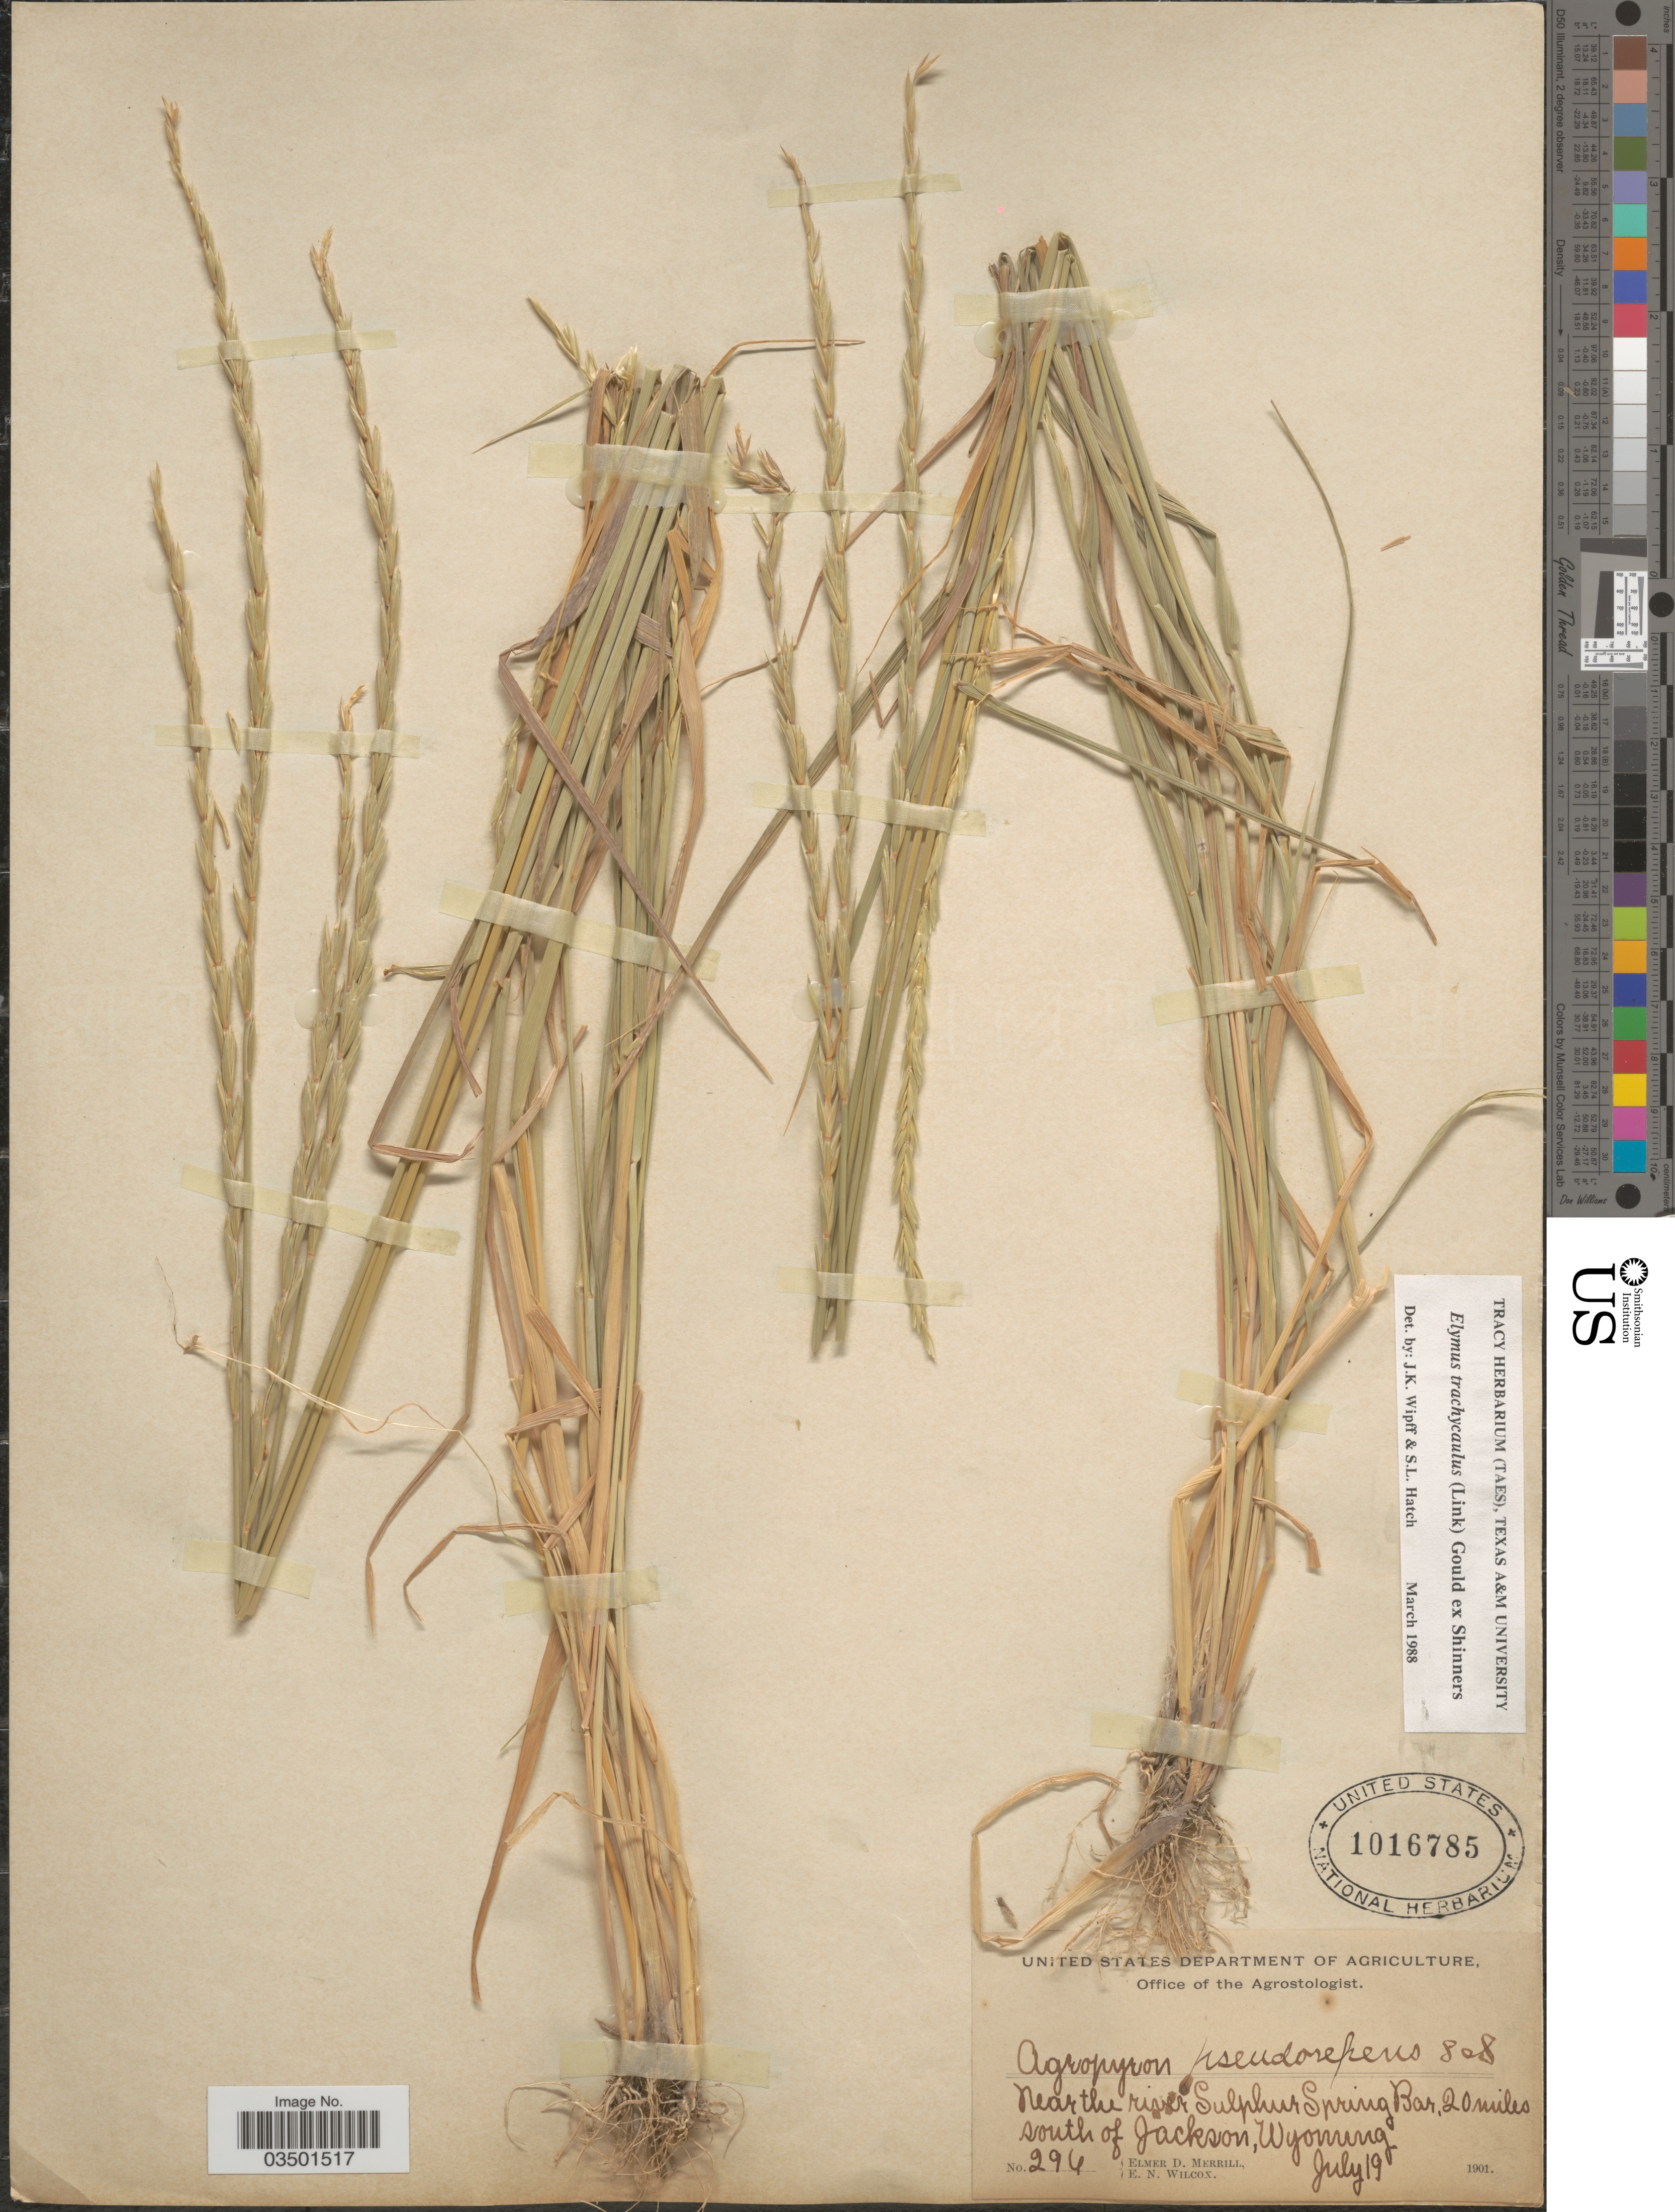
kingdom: Plantae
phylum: Tracheophyta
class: Liliopsida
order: Poales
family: Poaceae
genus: Elymus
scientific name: Elymus trachycaulus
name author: (Link) Gould ex Shinners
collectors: E. D. Merrill & E. Wilcox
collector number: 294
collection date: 1901-07-19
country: United States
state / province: Wyoming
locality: Near the river Sulphur Spring Bar, 20 miles south of Jackson.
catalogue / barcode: US 1016785